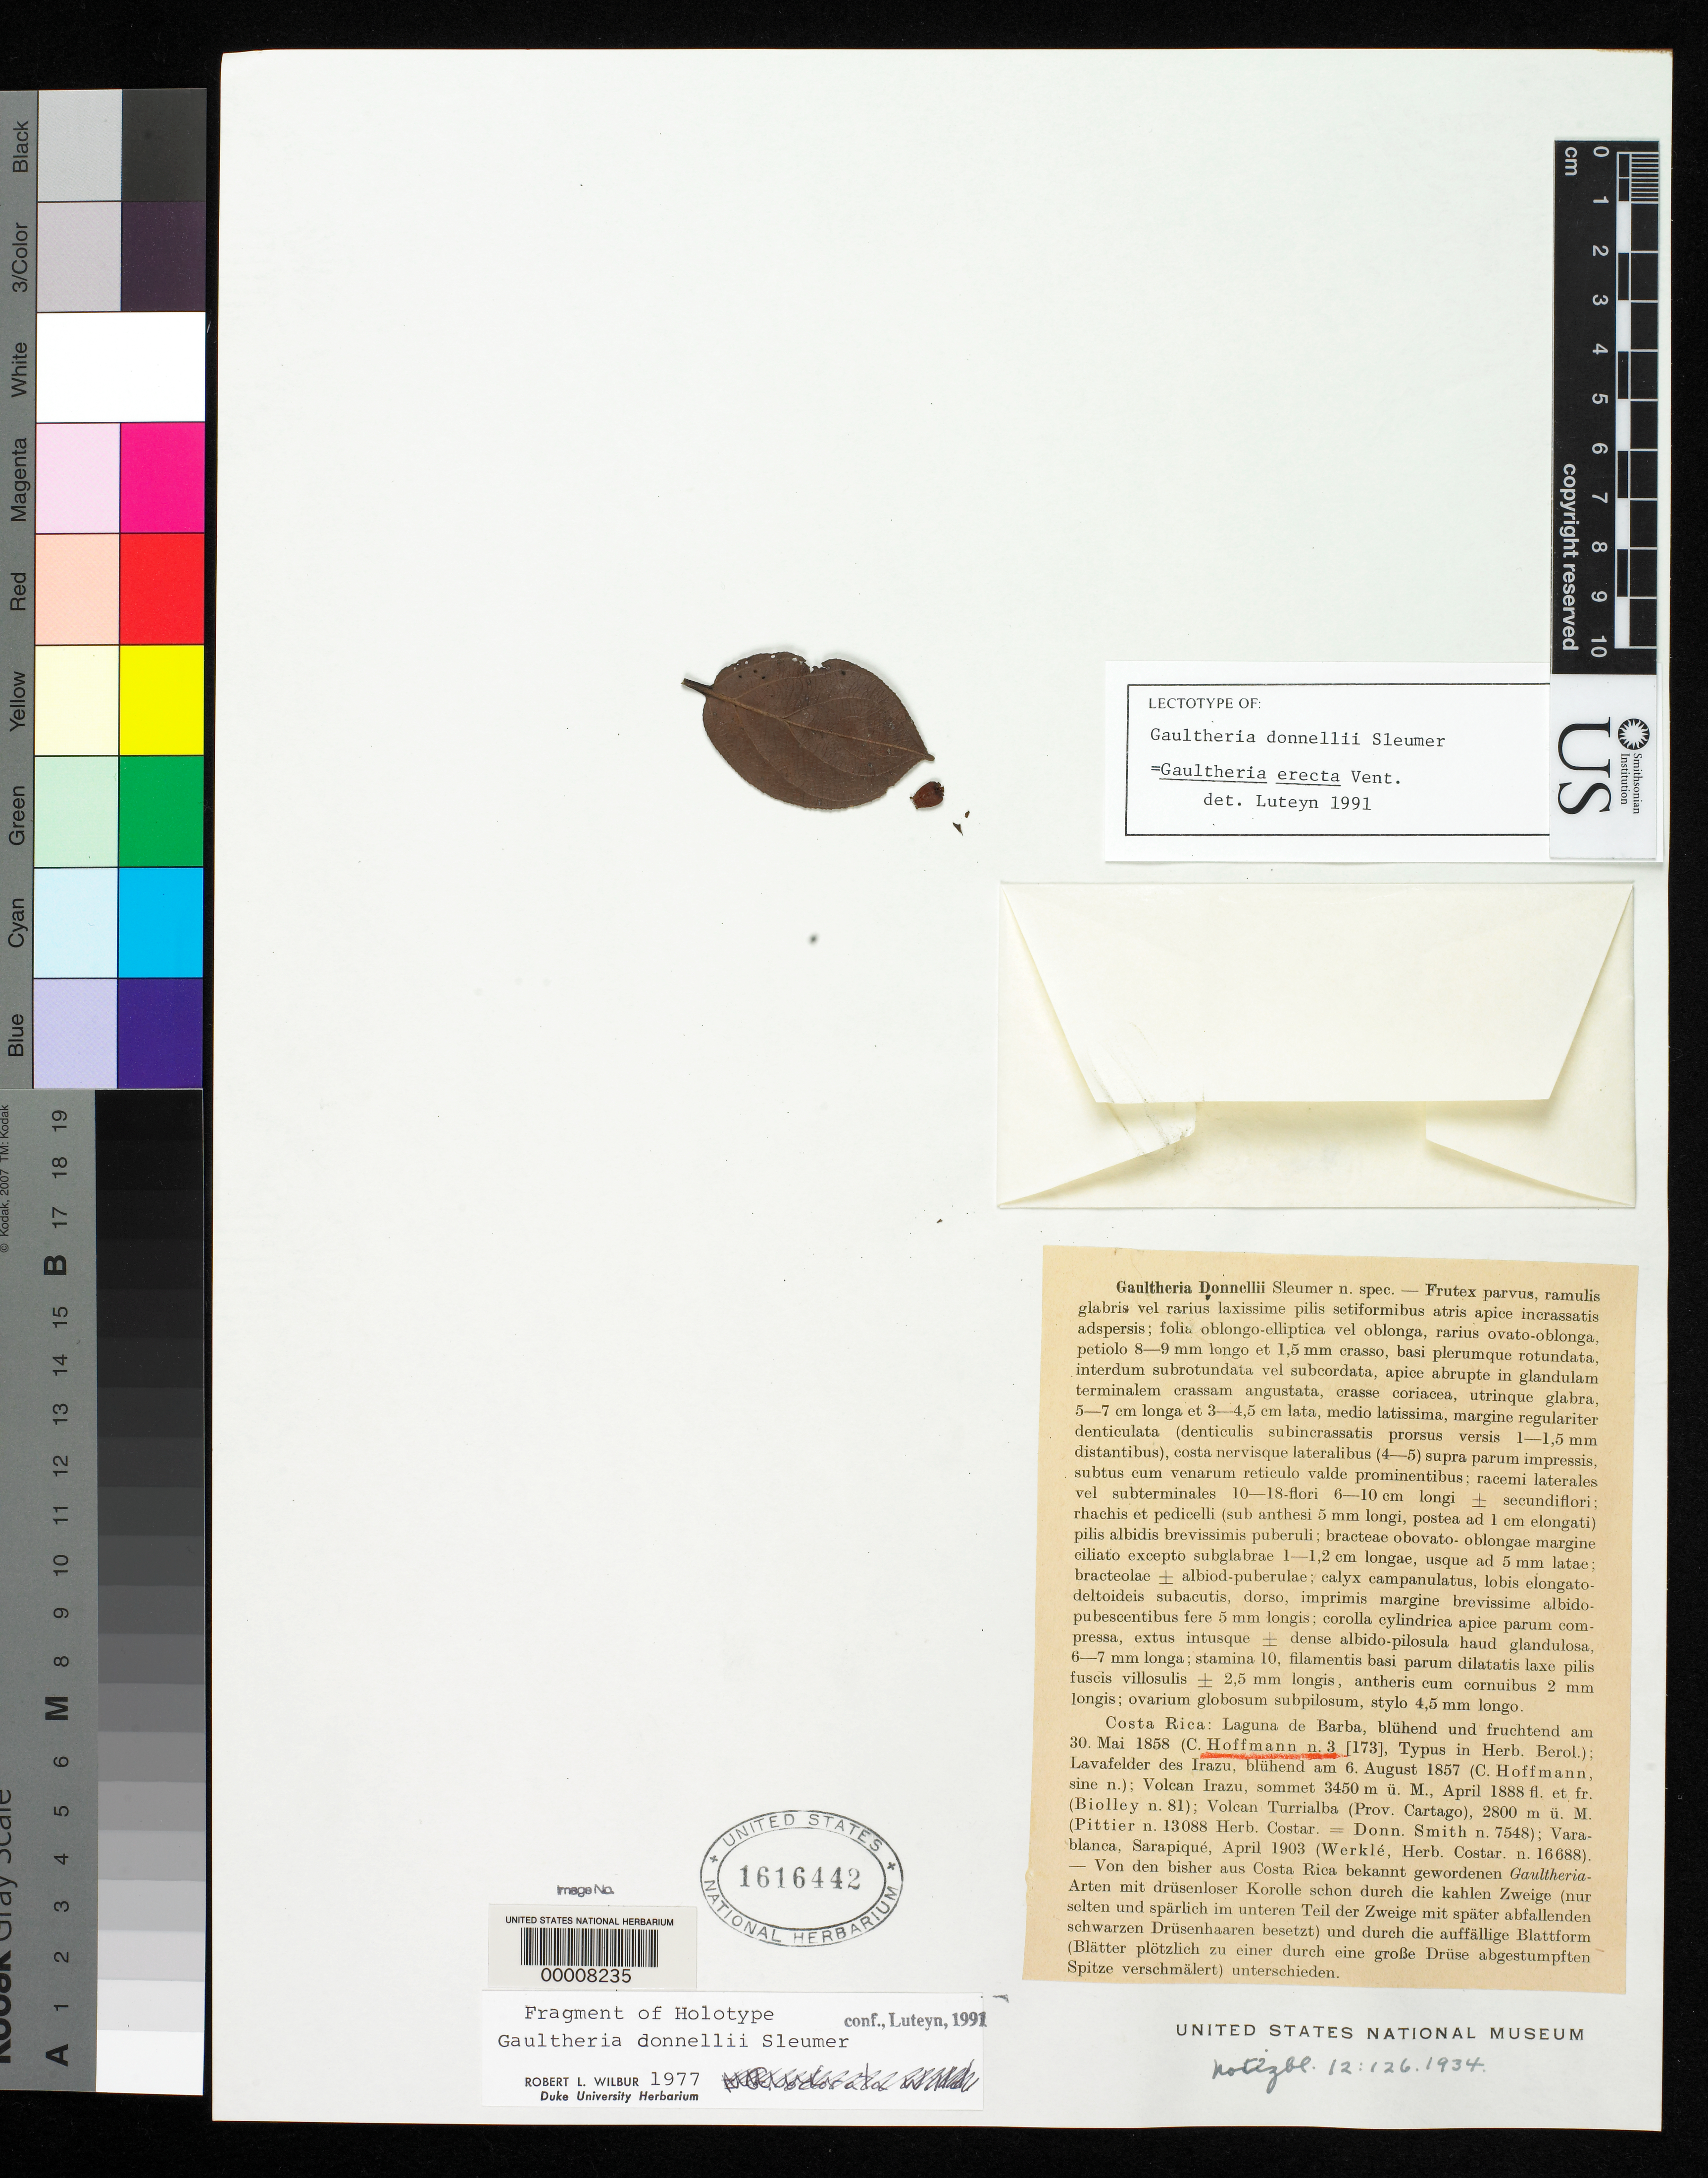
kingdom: Plantae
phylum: Tracheophyta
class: Magnoliopsida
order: Ericales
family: Ericaceae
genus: Gaultheria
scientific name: Gaultheria donnellii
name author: Sleumer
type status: Type Fragment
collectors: C. Hoffmann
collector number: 3(173)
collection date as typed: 30 May 1858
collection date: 1858-05-30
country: Costa Rica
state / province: San José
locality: Laguna de Barba.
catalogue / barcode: US 1616442